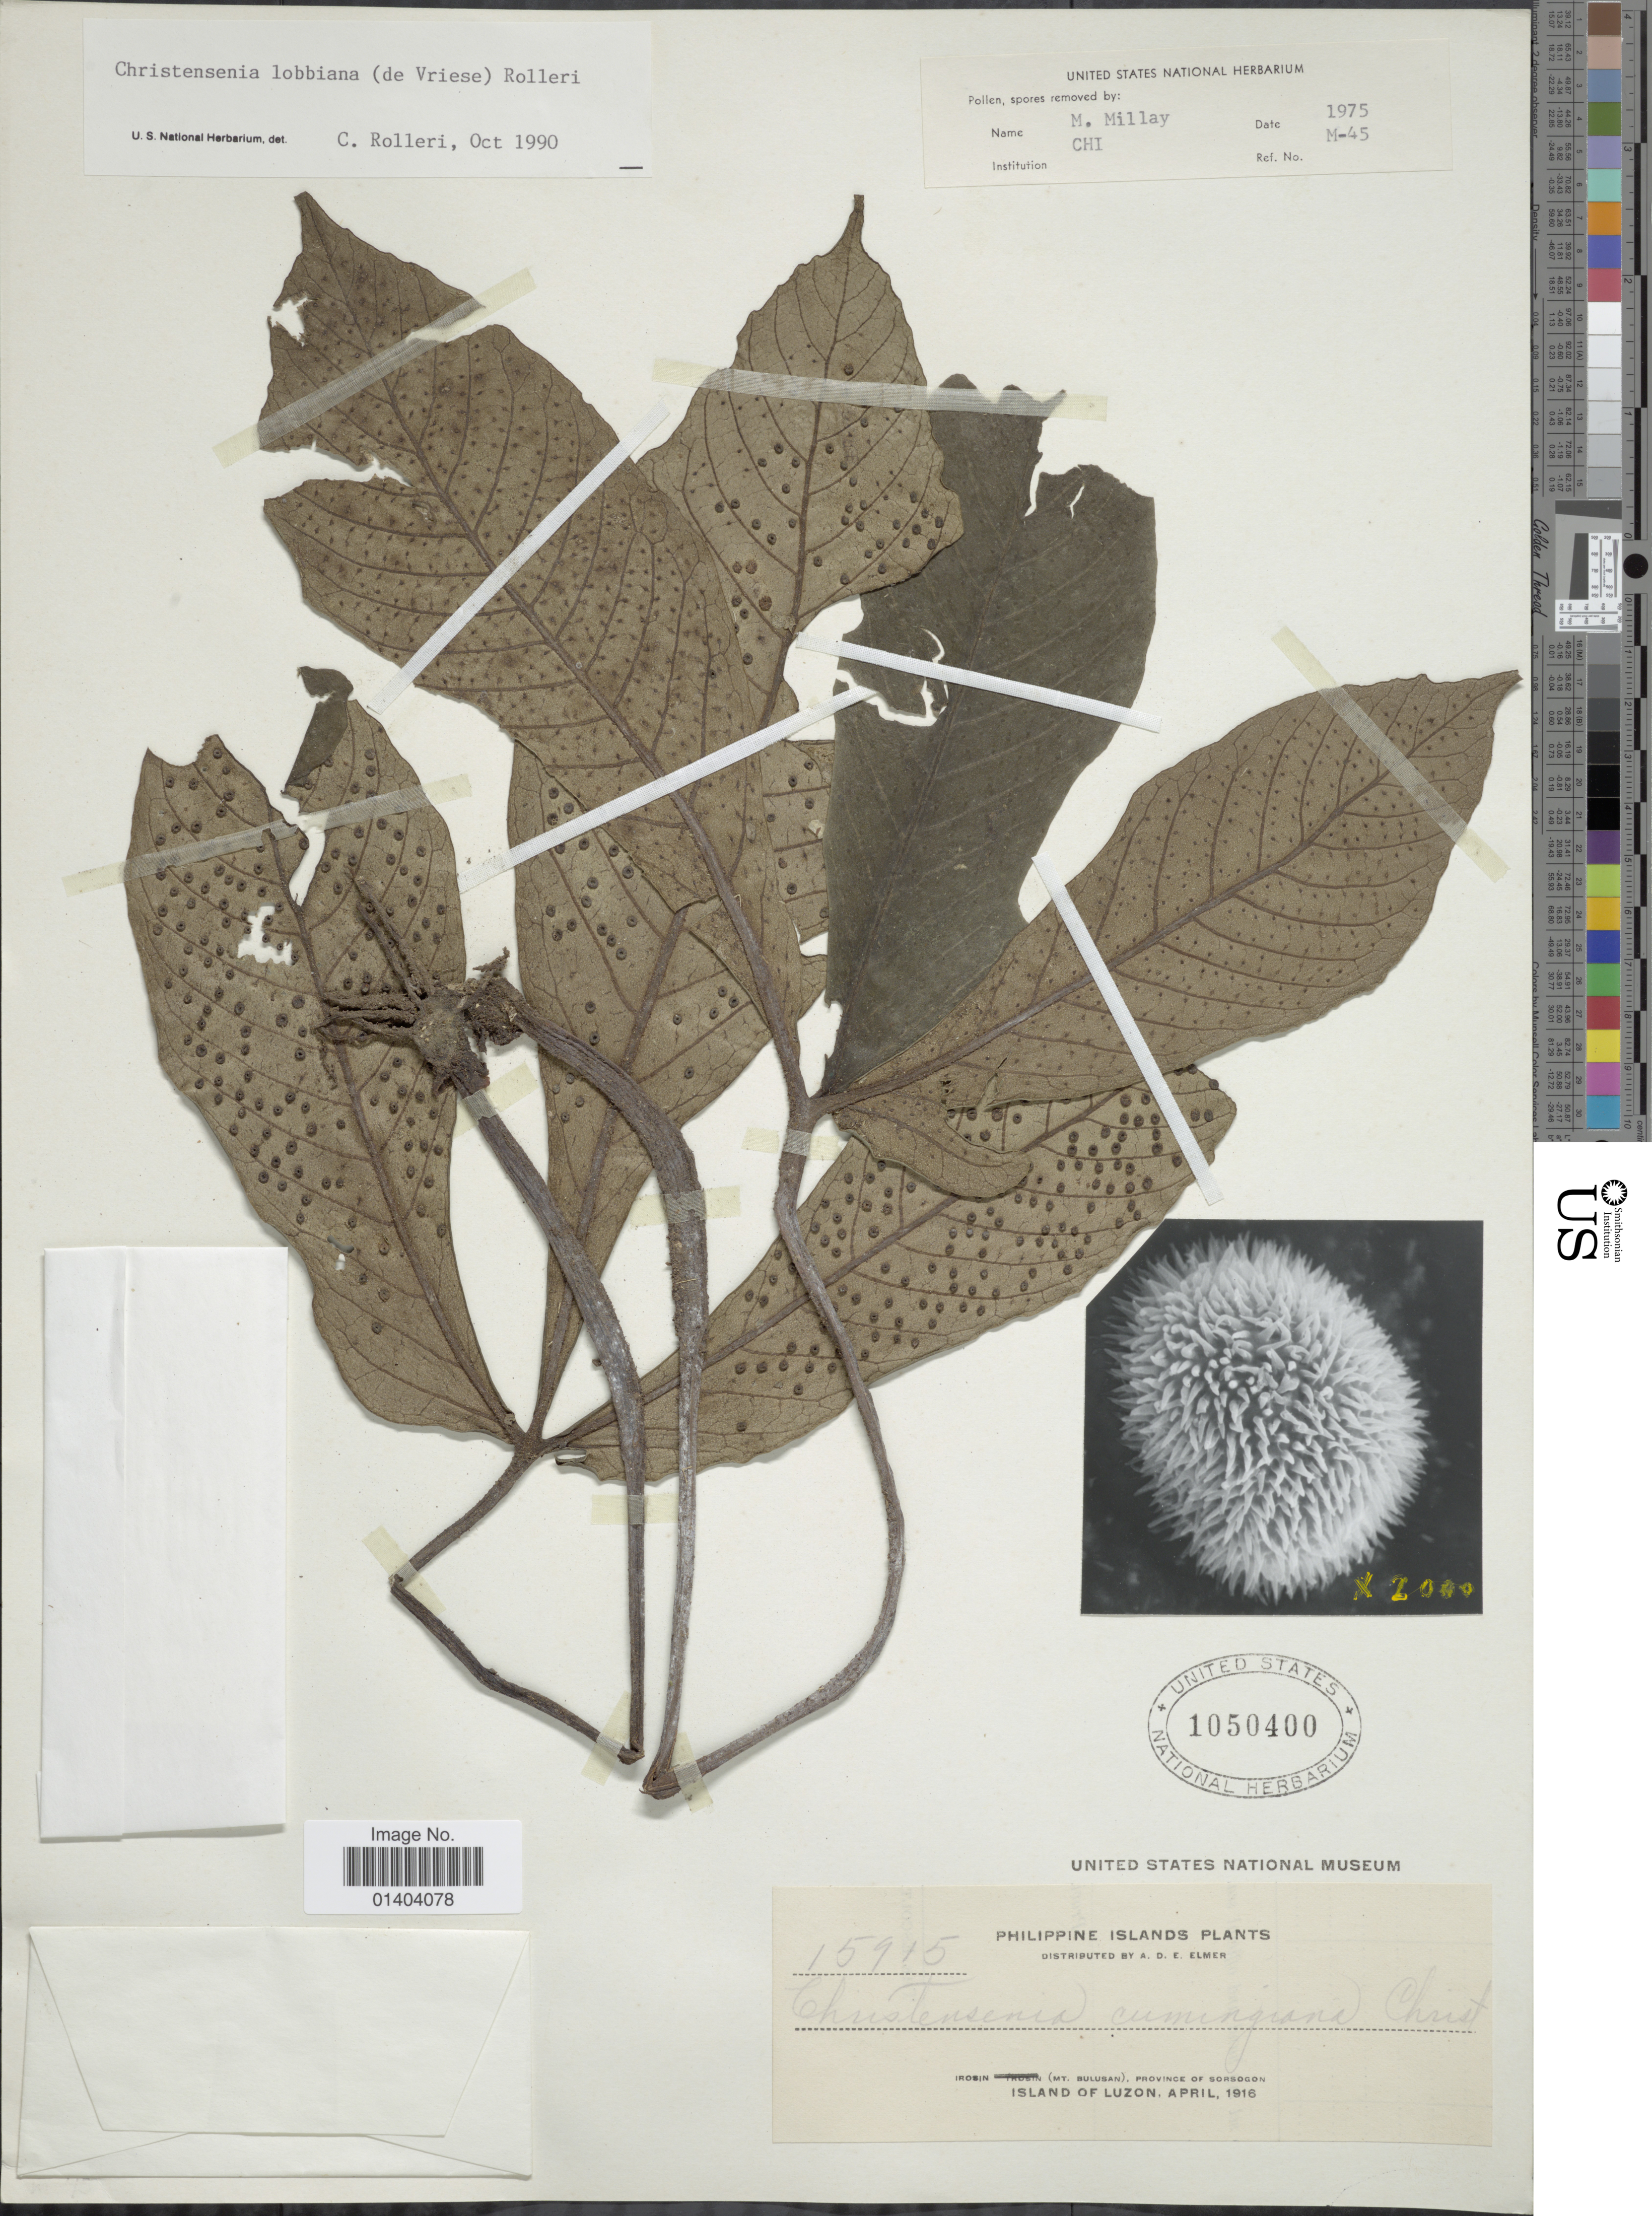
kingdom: Plantae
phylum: Tracheophyta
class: Polypodiopsida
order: Marattiales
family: Marattiaceae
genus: Christensenia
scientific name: Christensenia lobbiana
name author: (de Vriese) Rolleri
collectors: A. D. E. Elmer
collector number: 15915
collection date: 1916-04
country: Philippines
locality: Irosin (Mt Bulusan), Province of Sorsogon, Island of Luzon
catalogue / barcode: US 1050400